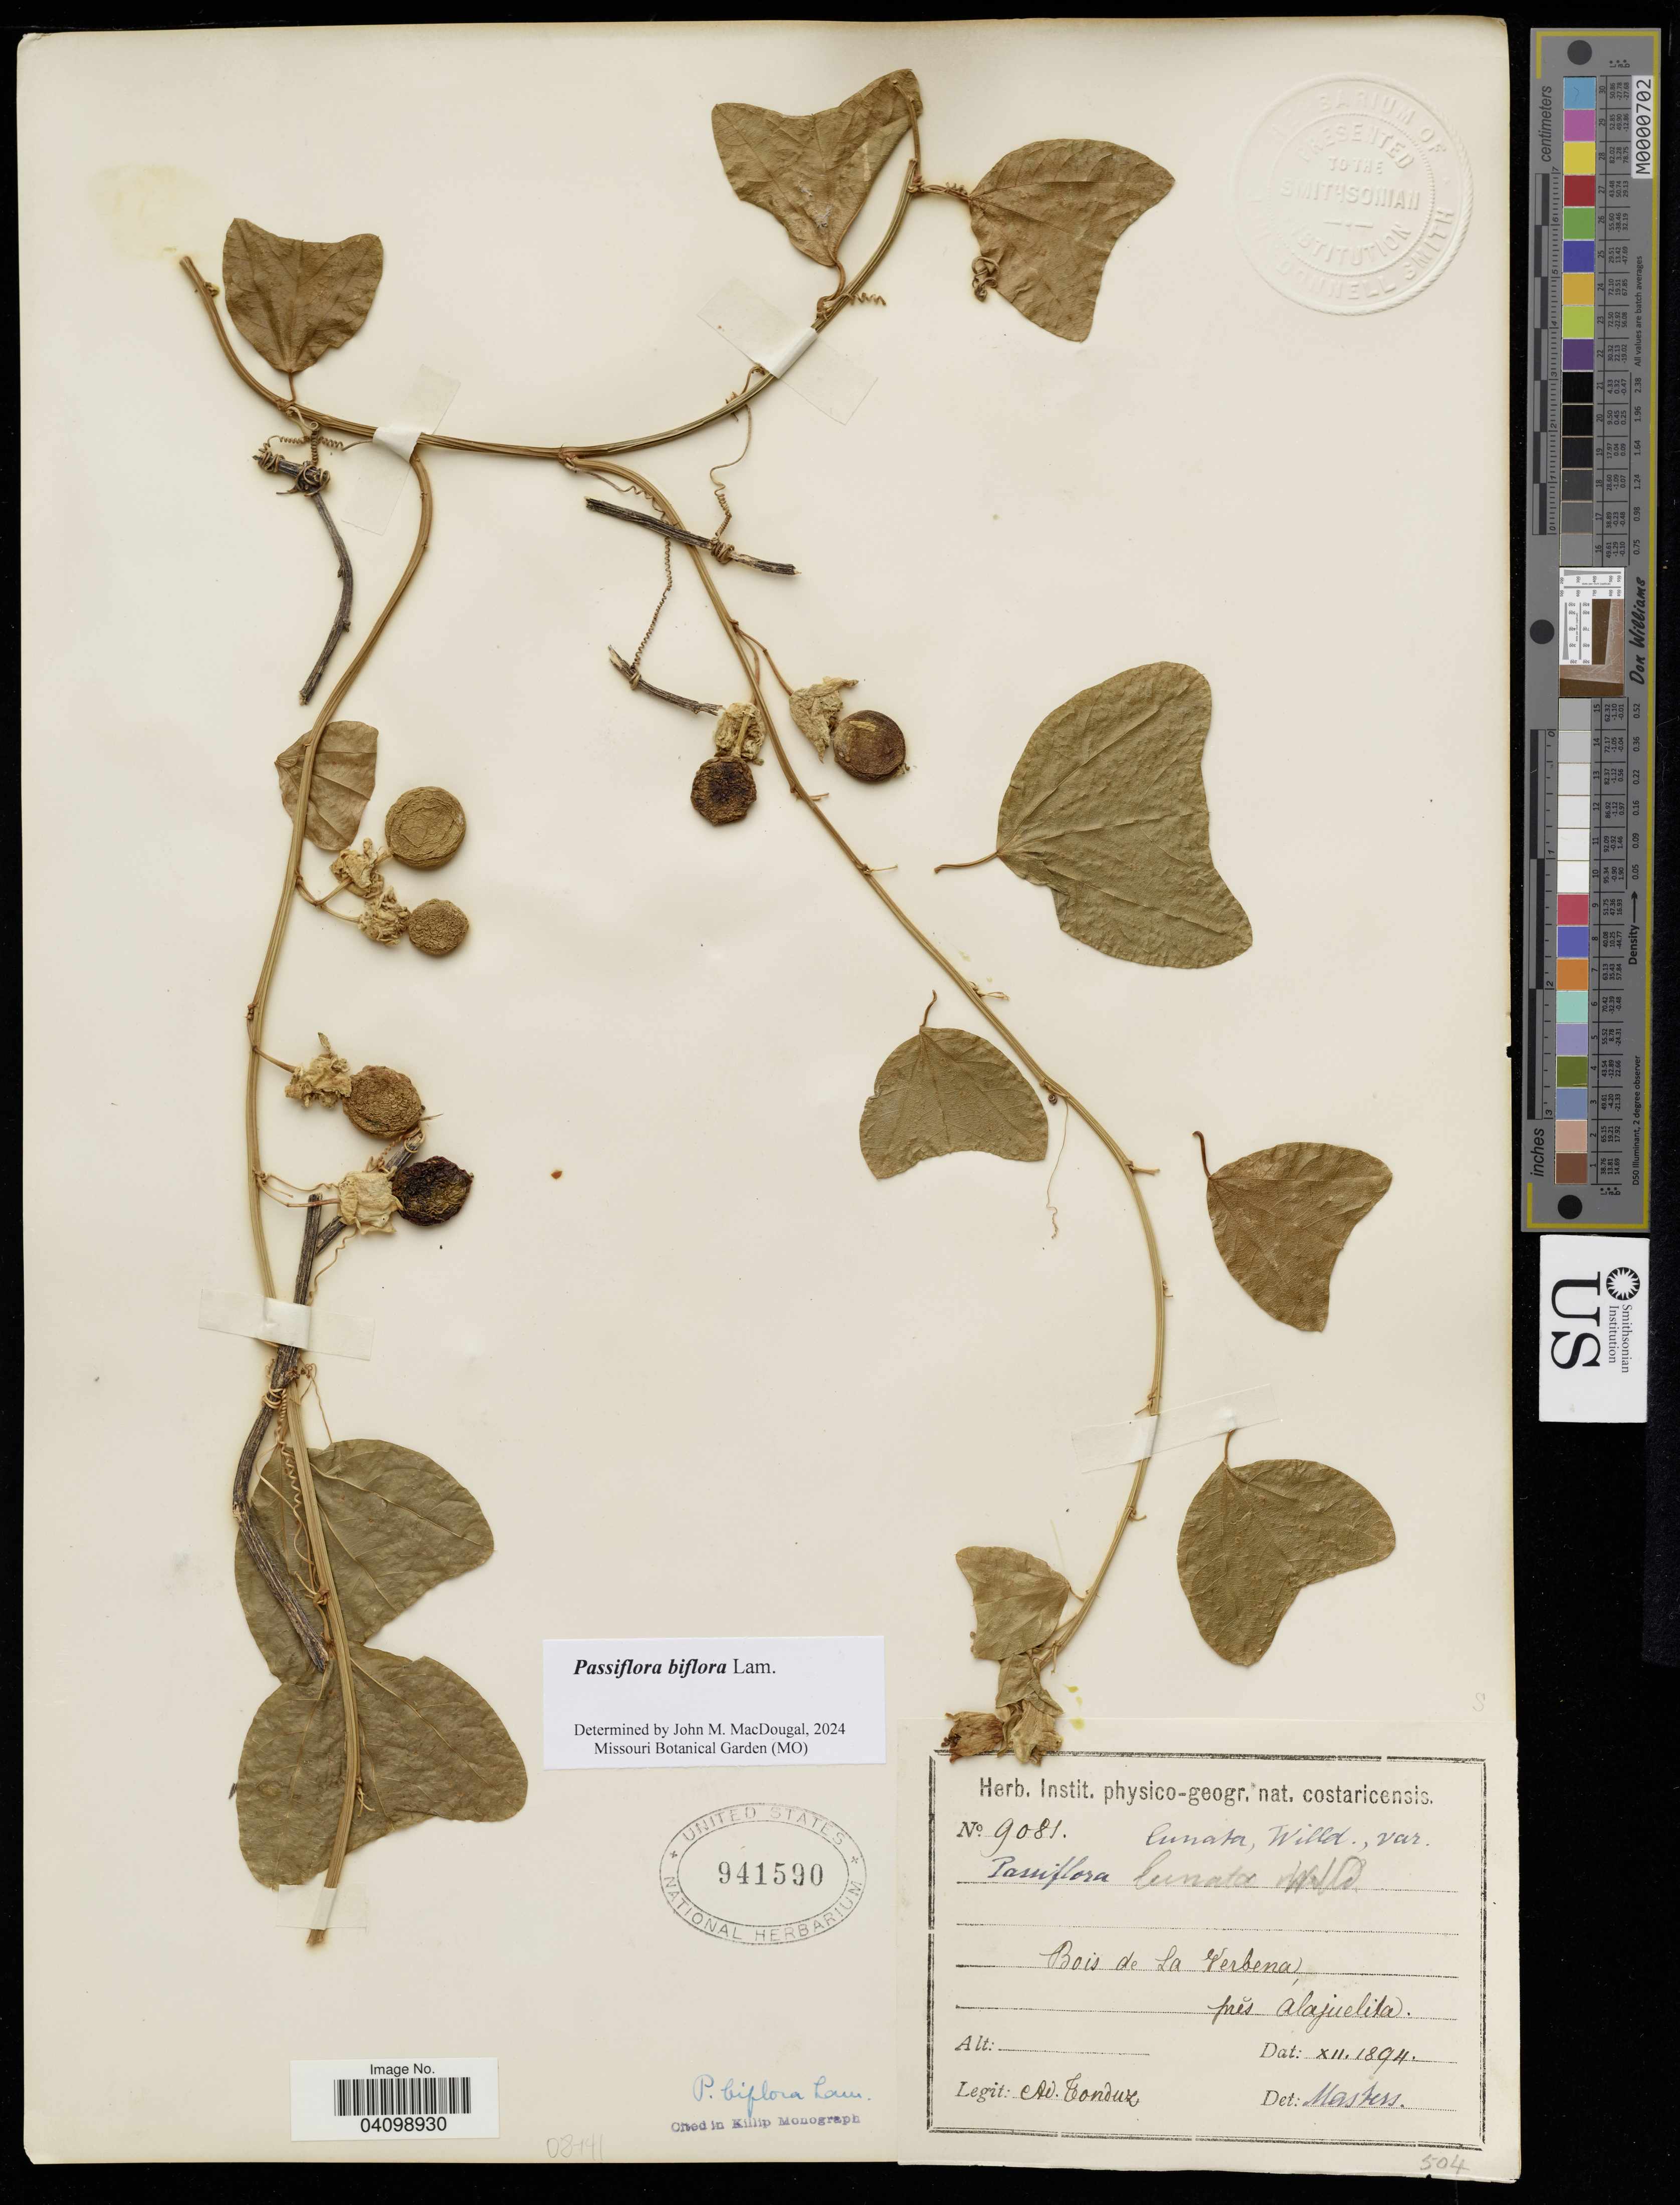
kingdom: Plantae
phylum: Tracheophyta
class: Magnoliopsida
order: Malpighiales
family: Passifloraceae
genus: Passiflora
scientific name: Passiflora lunata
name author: Willd.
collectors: A. Tonduz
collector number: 9081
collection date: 1894-12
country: Costa Rica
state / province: Alajuela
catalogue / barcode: US 941590